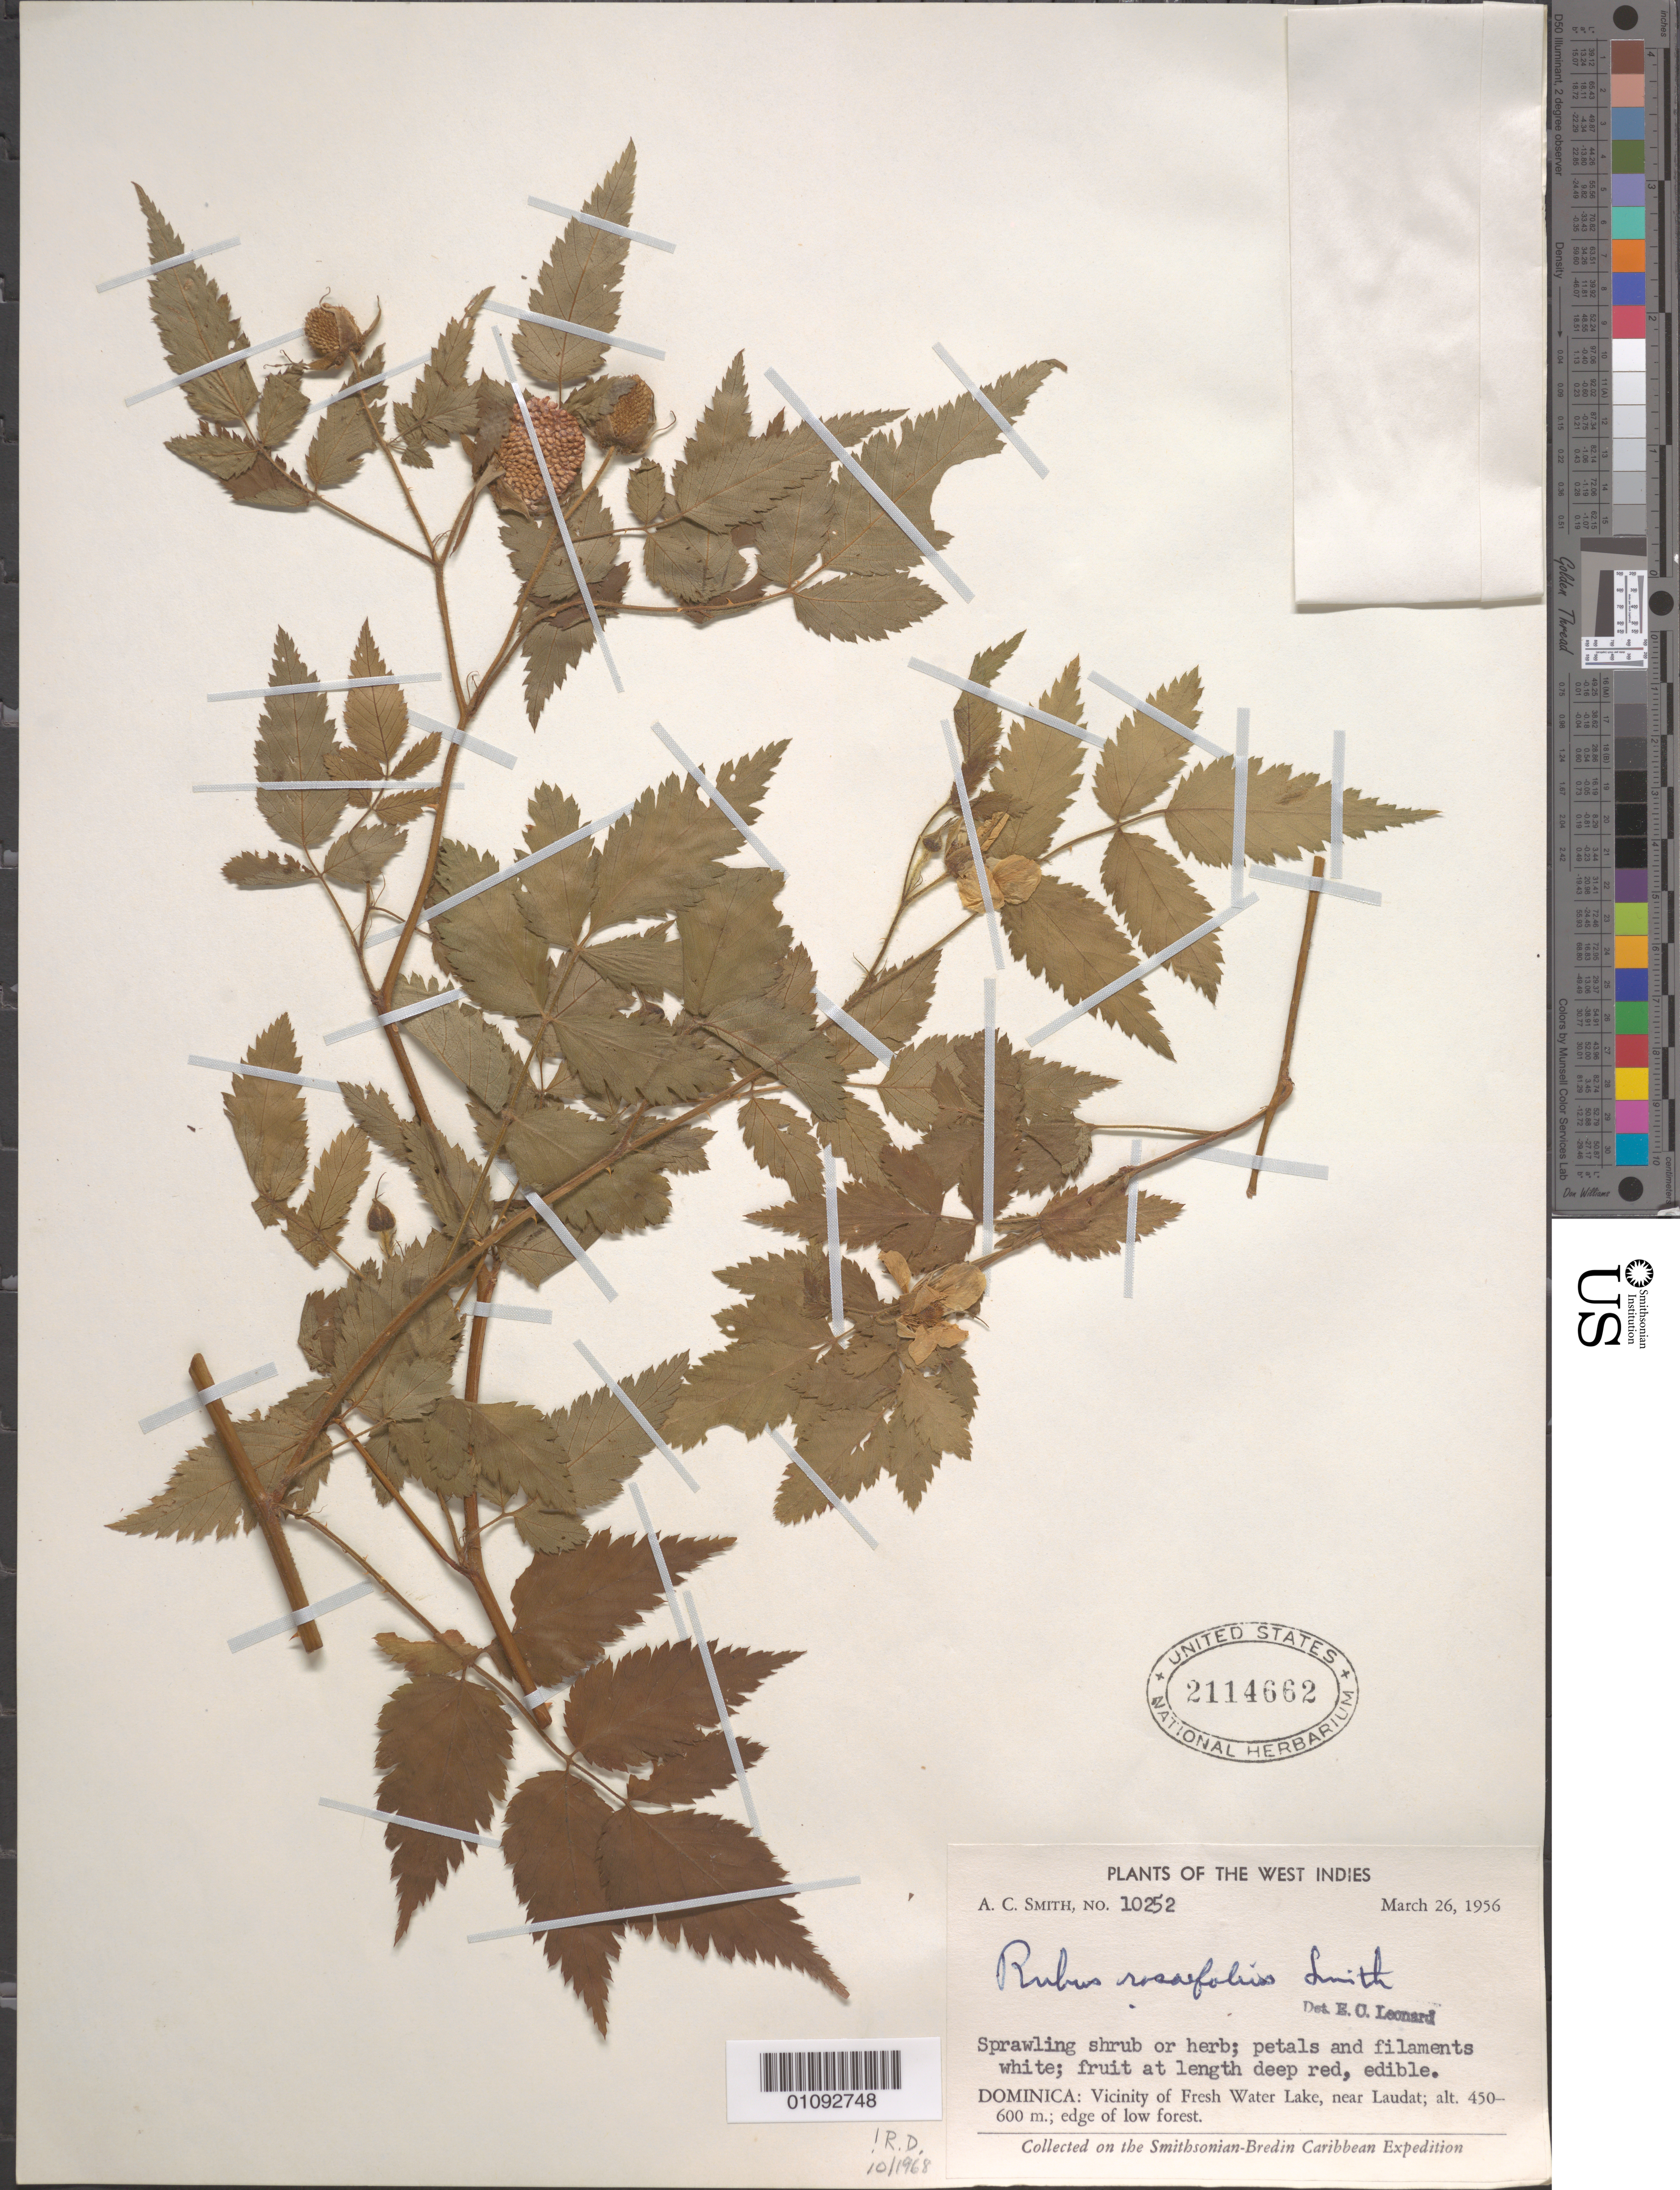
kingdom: Plantae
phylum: Tracheophyta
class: Magnoliopsida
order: Rosales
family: Rosaceae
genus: Rubus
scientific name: Rubus rosifolius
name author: Sm.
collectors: A. C. Smith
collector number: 10252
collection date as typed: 26 Mar 1956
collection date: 1956-03-26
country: Dominica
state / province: St. George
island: Dominica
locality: Vicinity of Fresh Water Lake, near Laudat.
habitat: Edge of low forest.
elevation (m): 450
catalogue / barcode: US 2114662